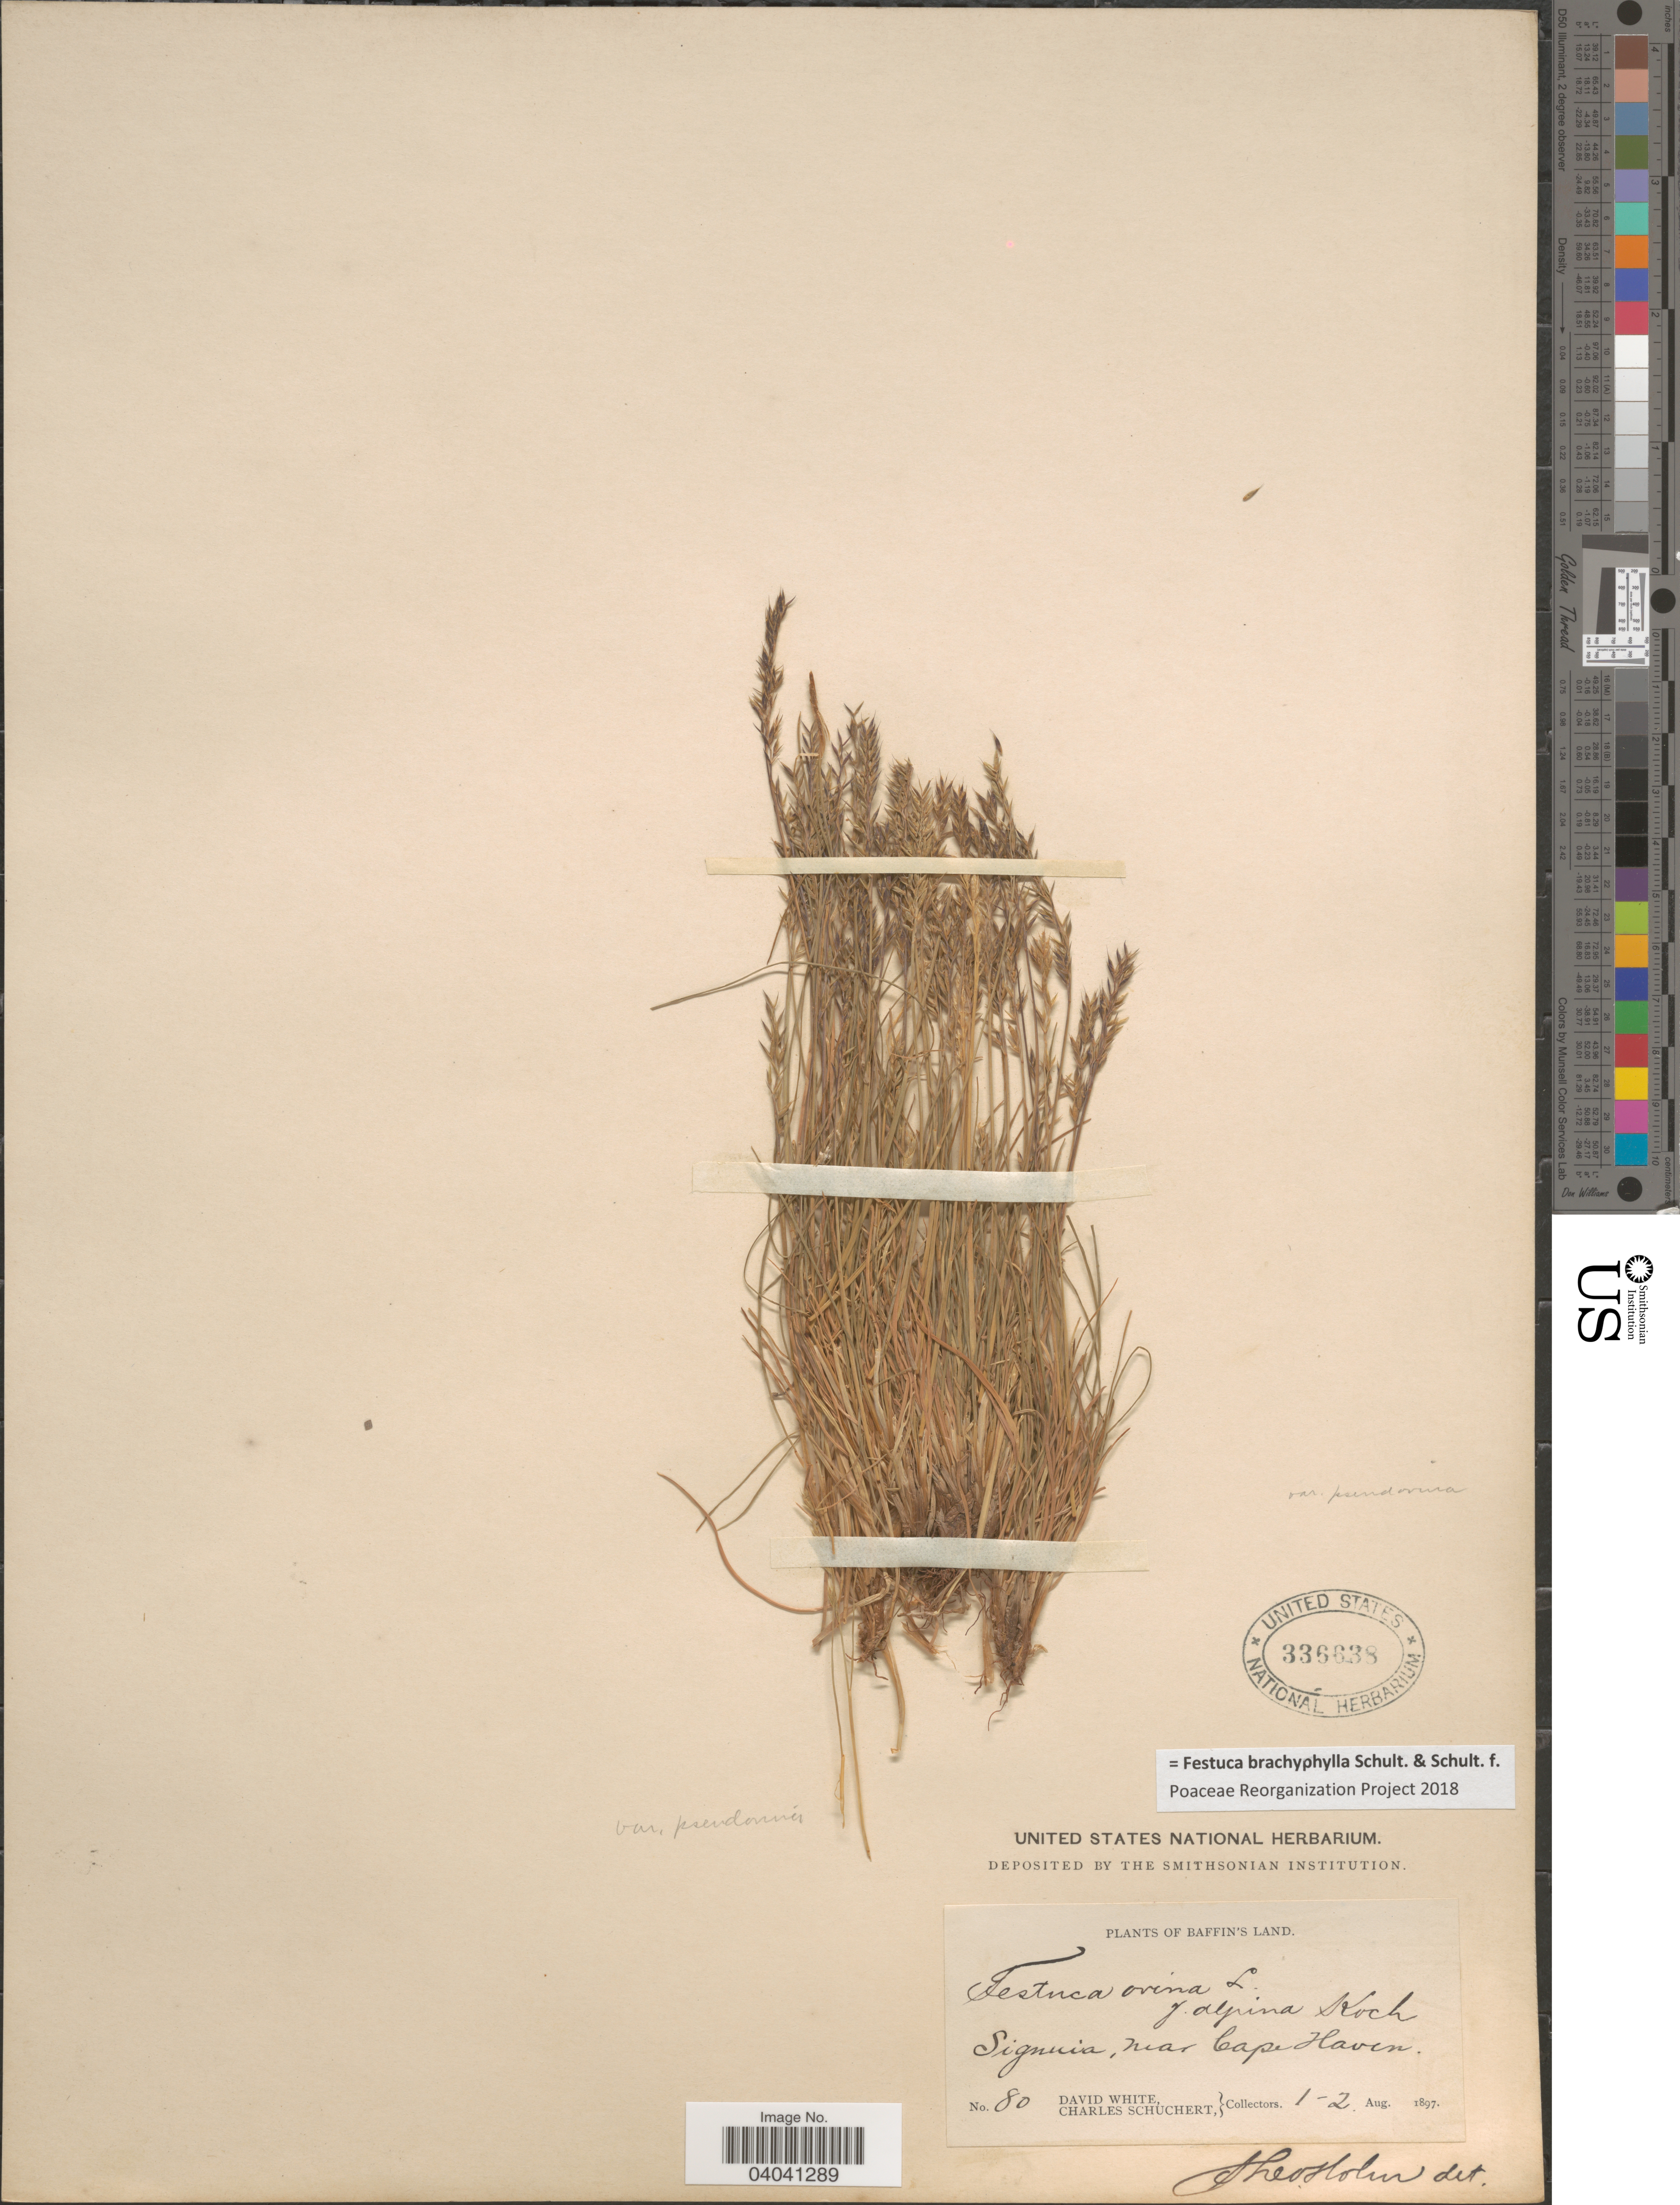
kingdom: Plantae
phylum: Tracheophyta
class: Liliopsida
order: Poales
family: Poaceae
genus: Festuca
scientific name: Festuca brachyphylla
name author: Schult. & Schult. f.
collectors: D. White & C. Schuchert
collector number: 80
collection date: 1897-08-01/1897-08-02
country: Canada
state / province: Nunavut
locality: Baffin's Land. Signuia, near Cape Haven.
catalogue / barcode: US 336638